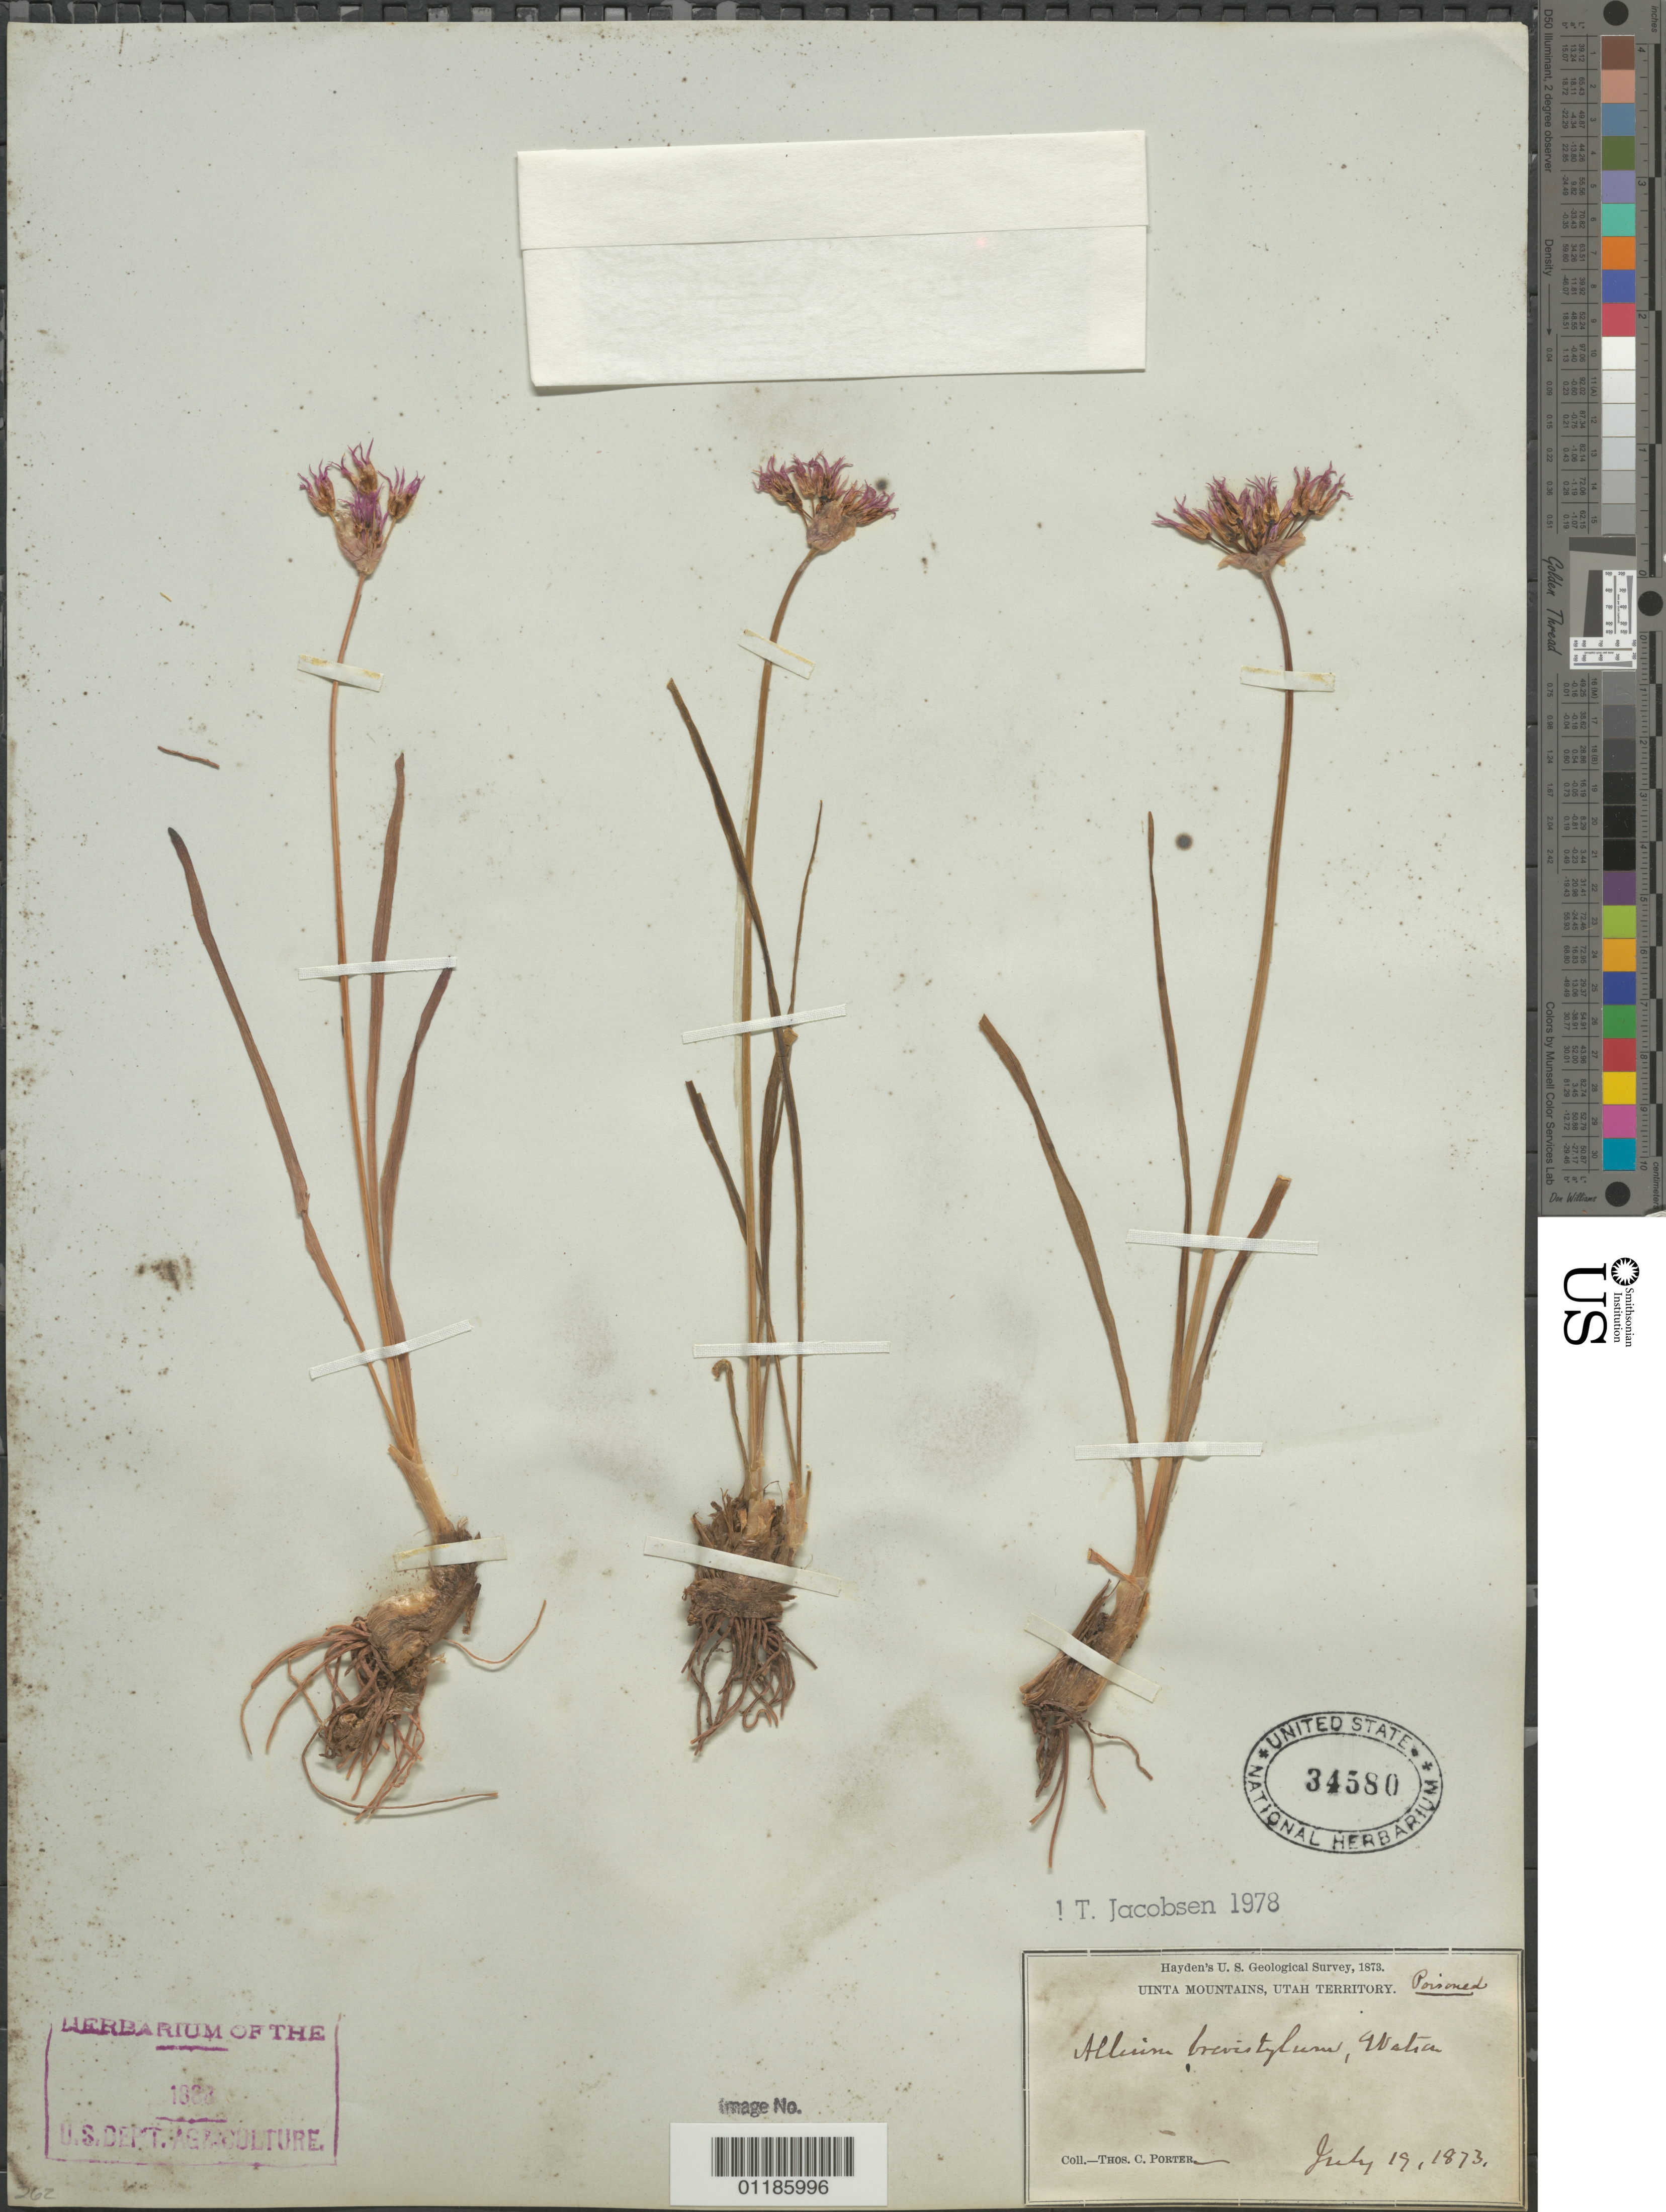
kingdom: Plantae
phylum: Tracheophyta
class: Liliopsida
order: Asparagales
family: Amaryllidaceae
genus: Allium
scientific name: Allium brevistylum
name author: S. Watson in C. King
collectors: T. C. Porter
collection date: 1873-07-19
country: United States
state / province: Utah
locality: Uinta Mts., Utah Territory.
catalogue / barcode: US 34580